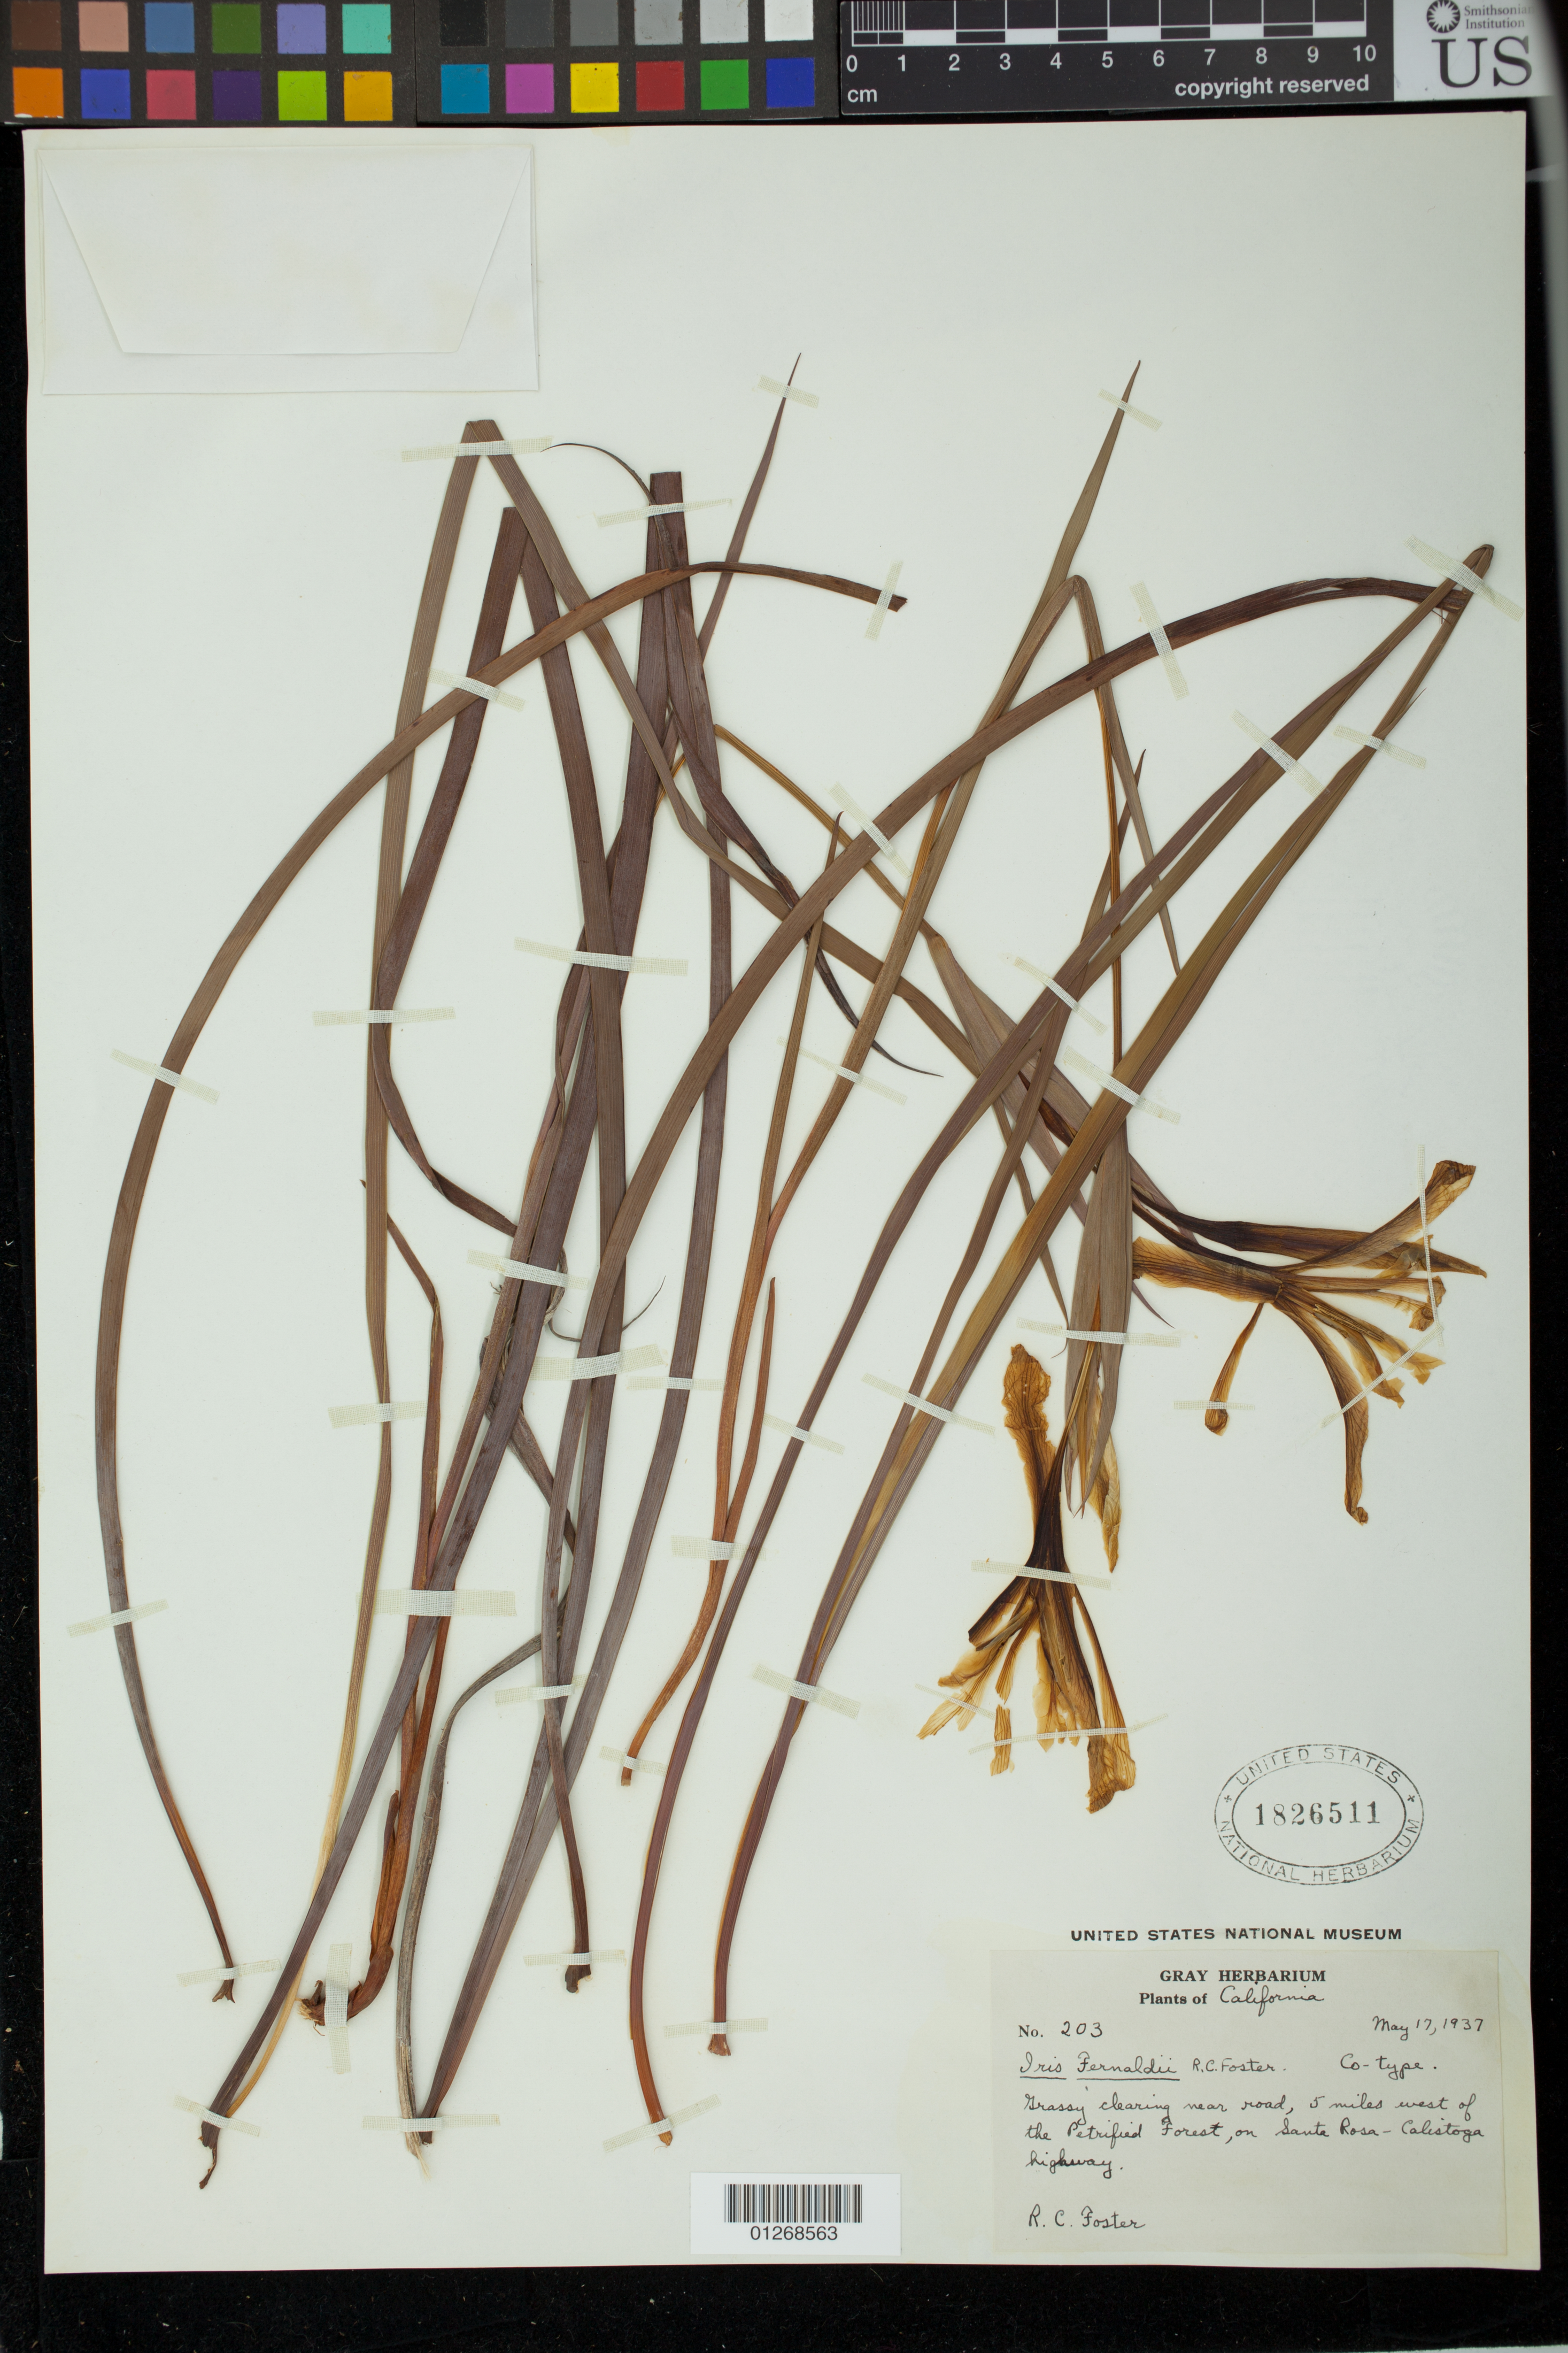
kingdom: Plantae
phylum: Tracheophyta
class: Liliopsida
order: Asparagales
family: Iridaceae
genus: Iris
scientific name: Iris fernaldii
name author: R.C. Foster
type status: Isotype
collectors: R. C. Foster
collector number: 203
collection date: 1937-05-17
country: United States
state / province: California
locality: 5 miles west of the Petrified Forest, on Santa Rosa - Calistoga highway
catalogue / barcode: US 1826511